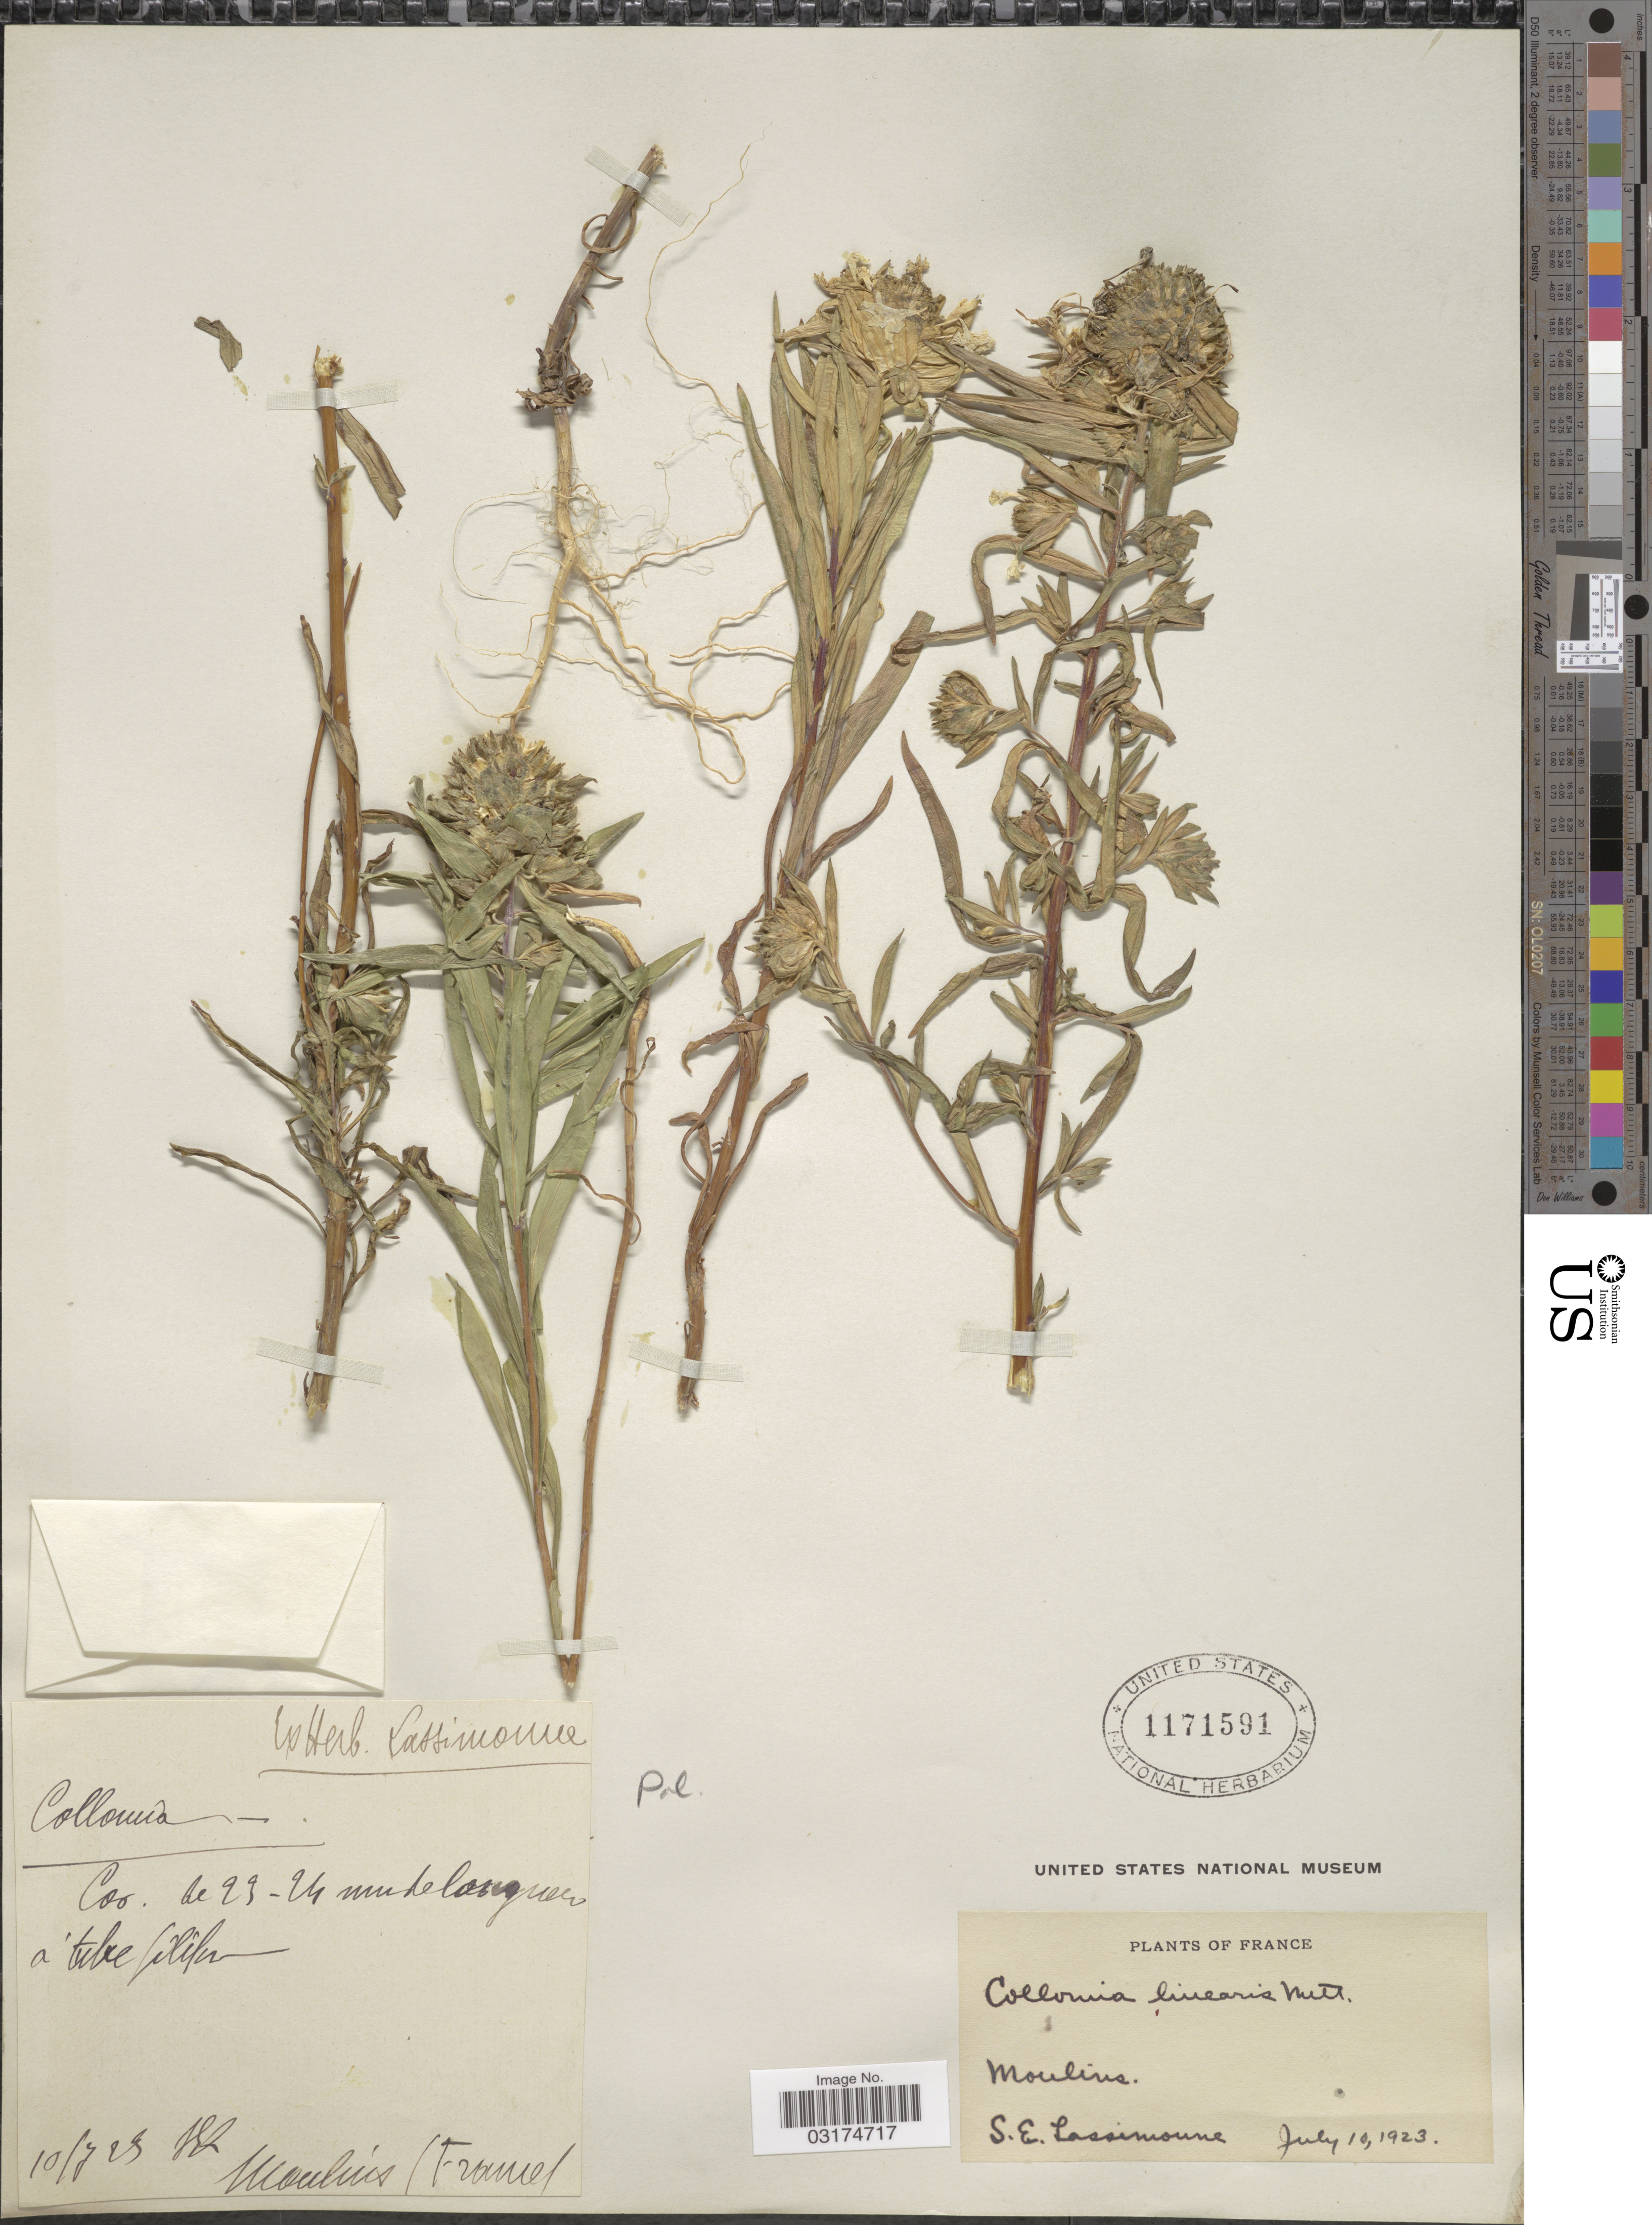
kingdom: Plantae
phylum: Tracheophyta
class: Magnoliopsida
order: Ericales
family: Polemoniaceae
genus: Collomia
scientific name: Collomia linearis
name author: Nutt.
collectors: S. Lassimonne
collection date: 1923-07-10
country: France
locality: Moulins.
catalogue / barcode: US 1171591